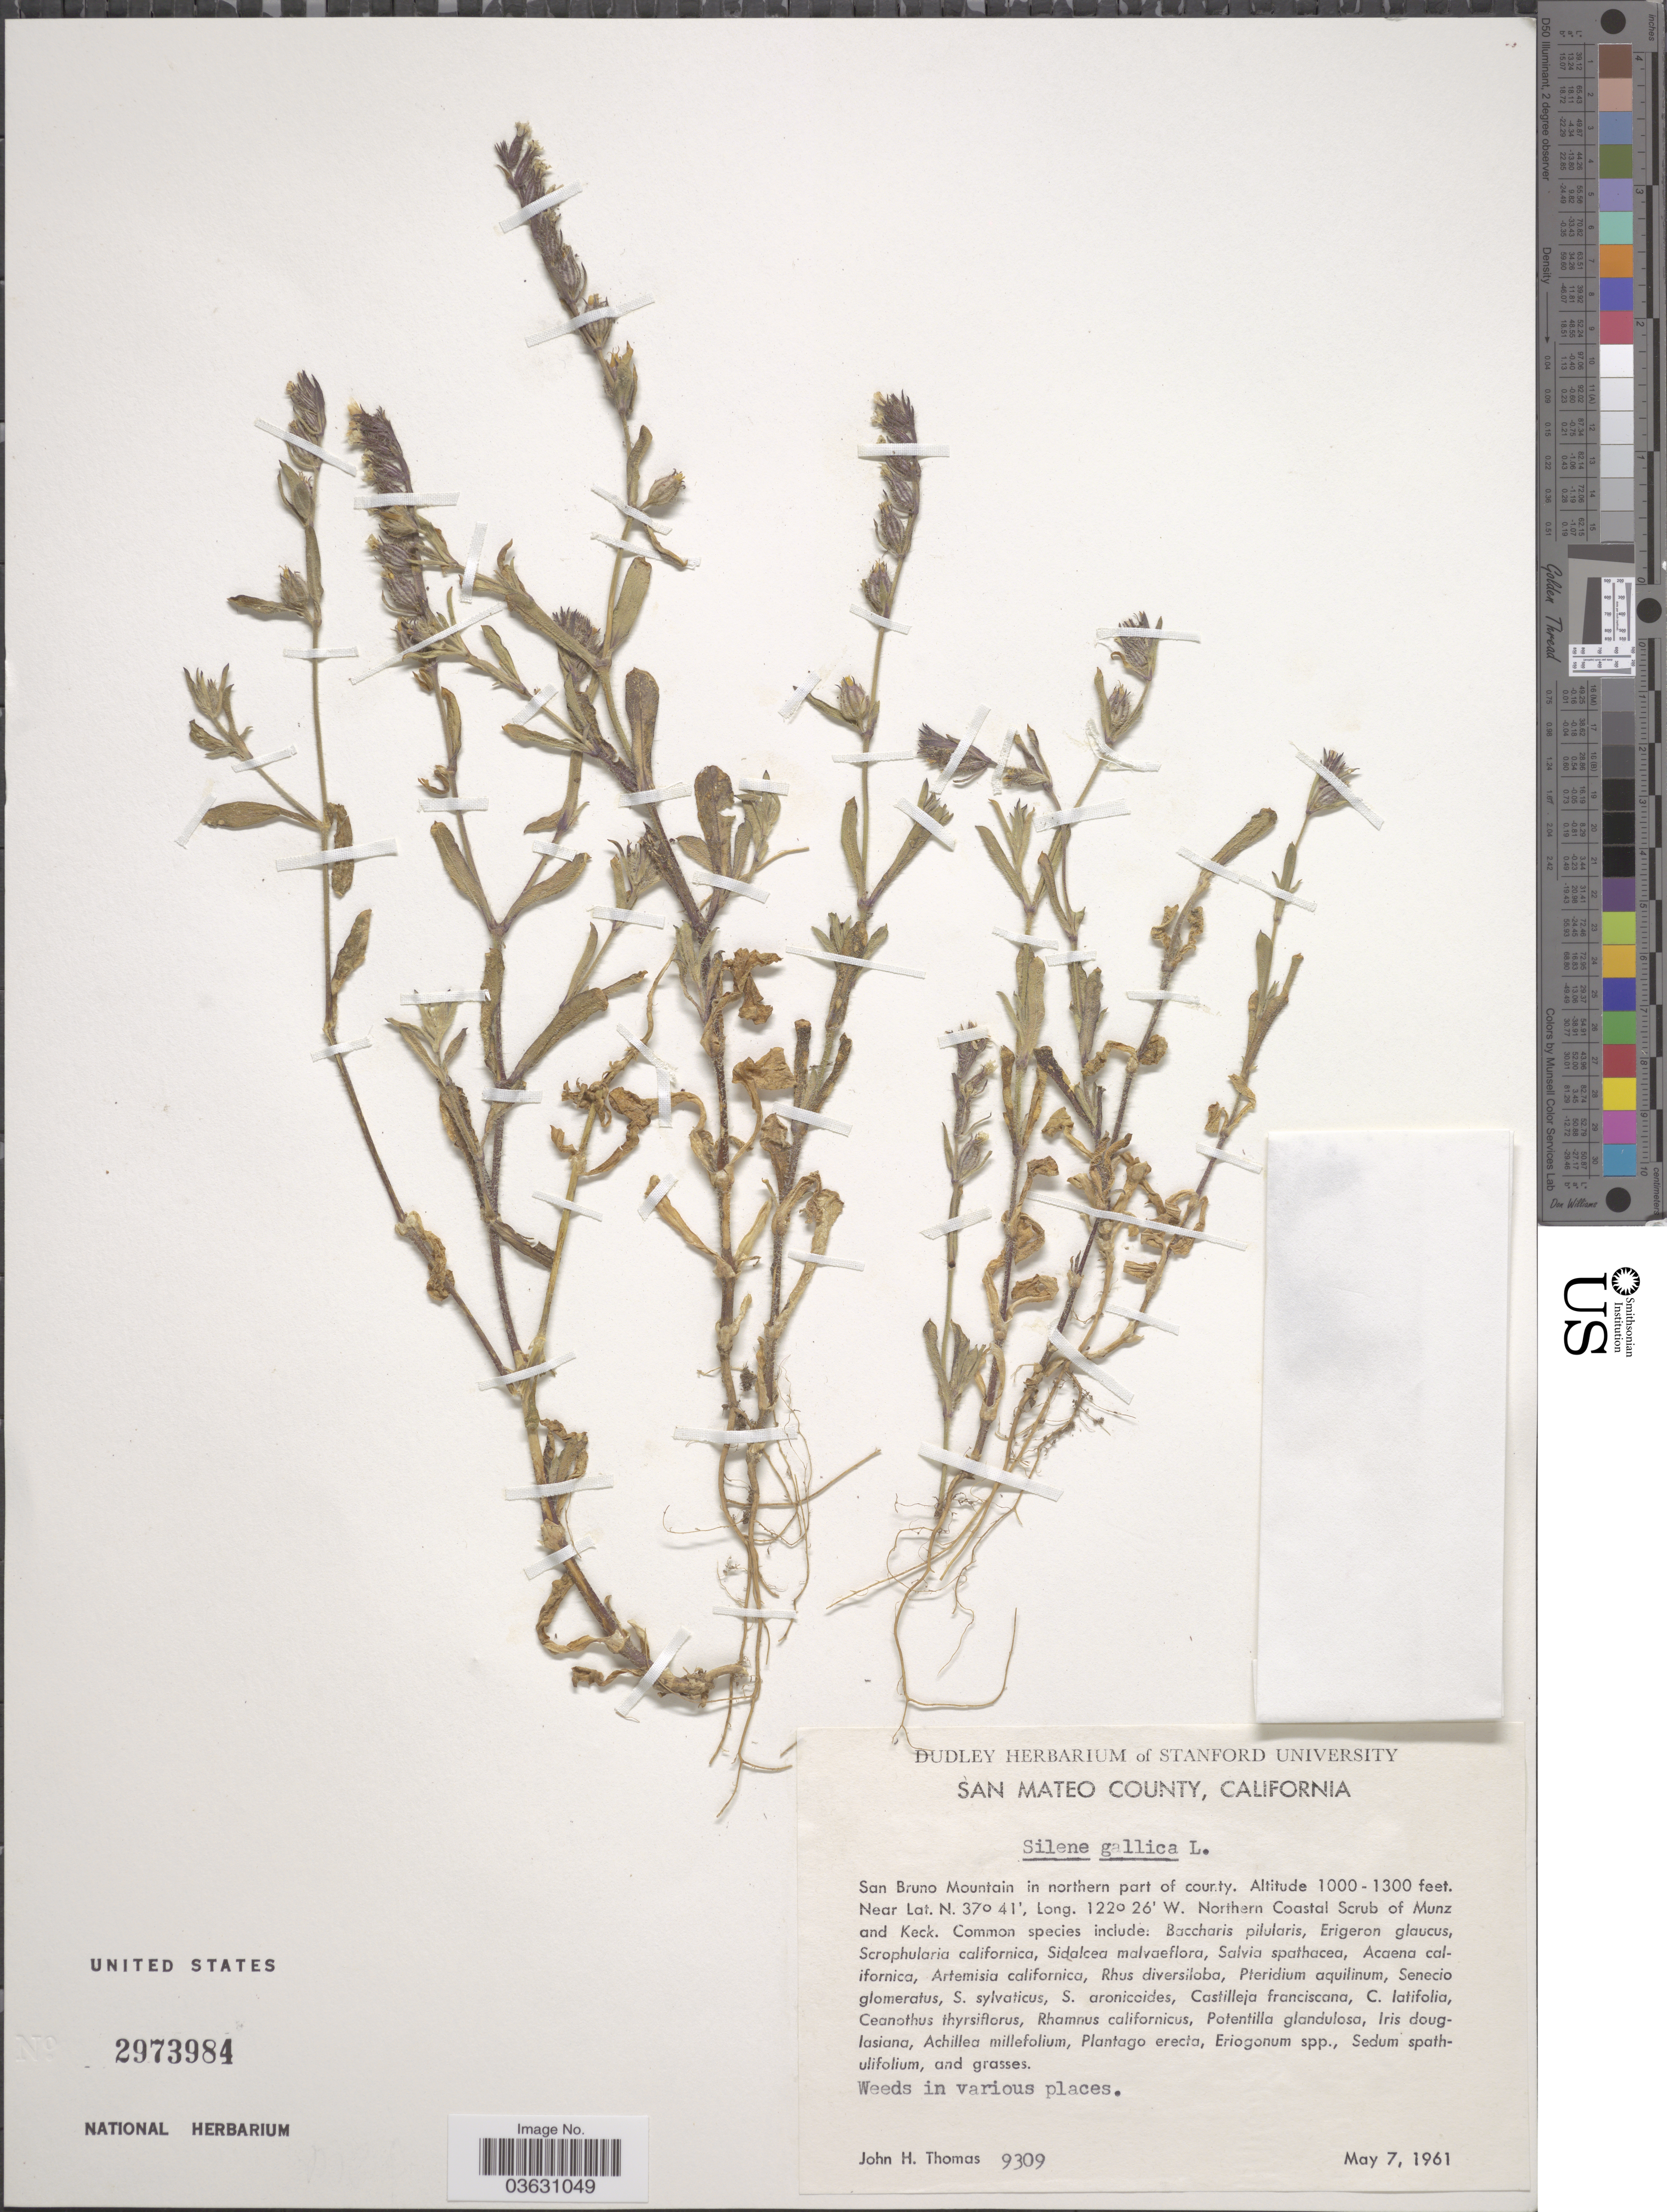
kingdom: Plantae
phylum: Tracheophyta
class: Magnoliopsida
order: Caryophyllales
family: Caryophyllaceae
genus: Silene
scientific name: Silene gallica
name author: L.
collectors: J. H. Thomas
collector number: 9309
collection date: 1961-05-07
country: United States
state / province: California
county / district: San Mateo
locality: San Mateo County. San Bruno Mountain in northern part of county.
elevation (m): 305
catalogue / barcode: US 2973984